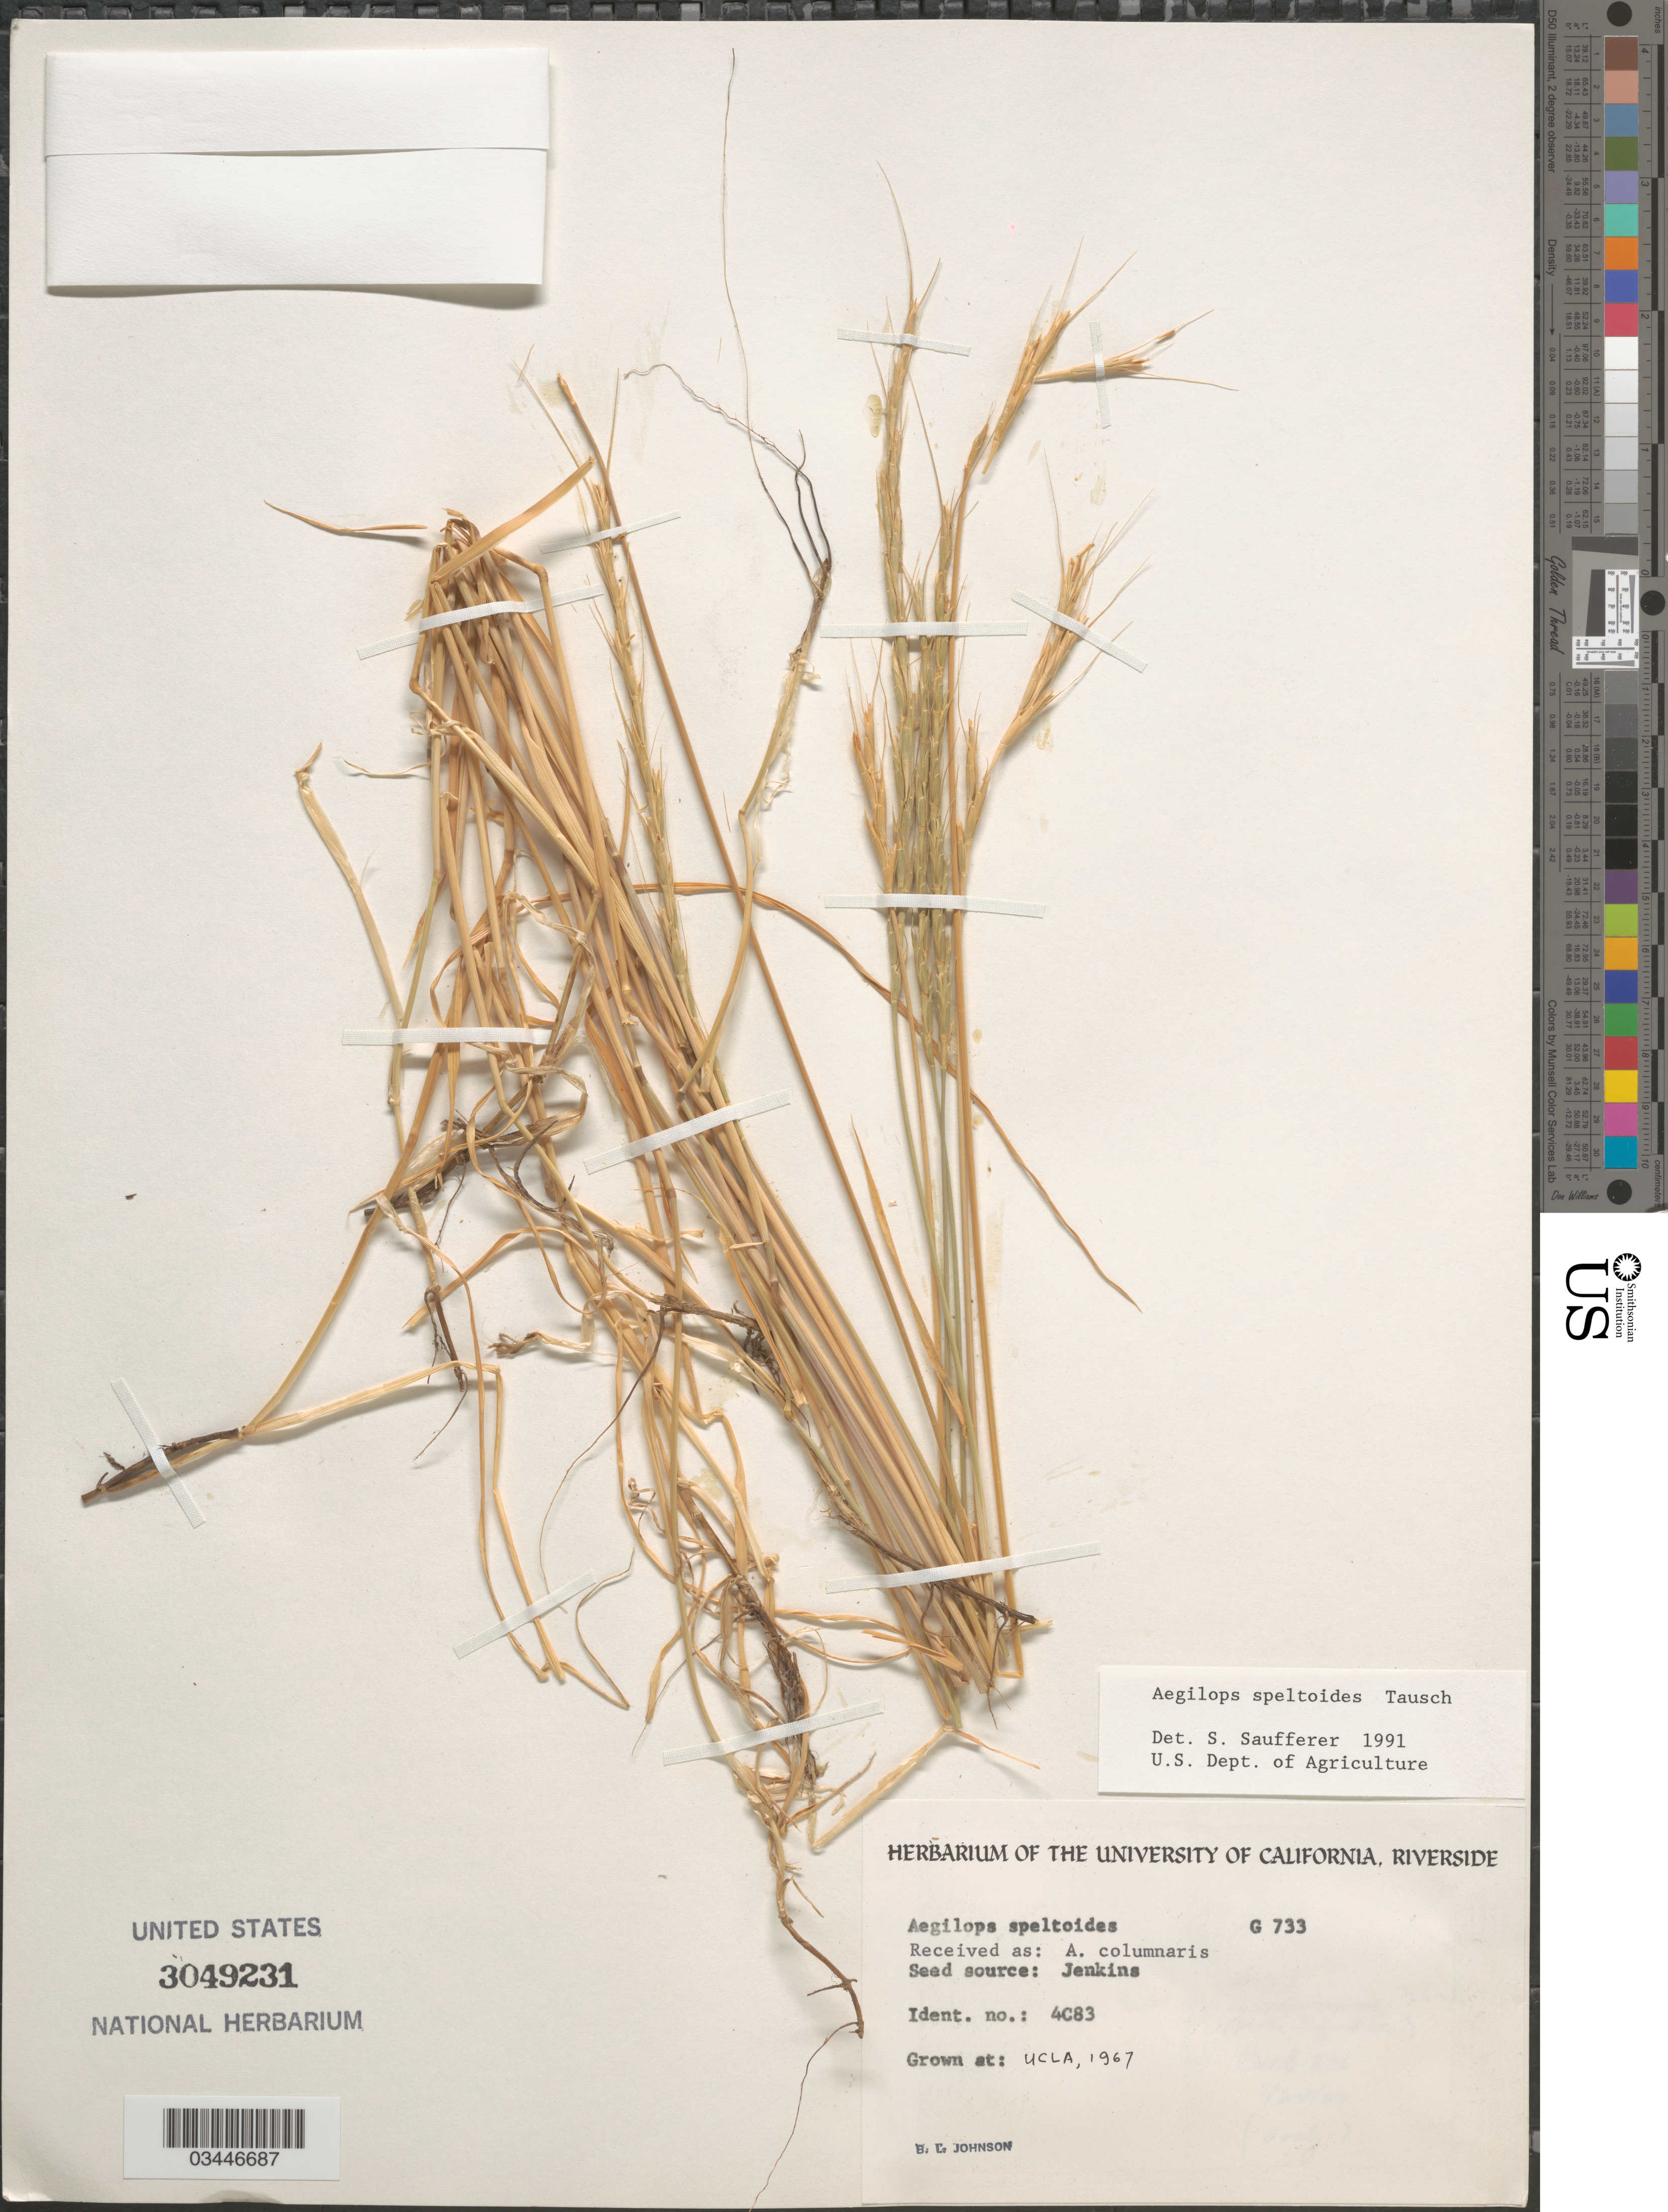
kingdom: Plantae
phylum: Tracheophyta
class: Liliopsida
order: Poales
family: Poaceae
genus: Aegilops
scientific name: Aegilops speltoides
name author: Tausch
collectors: B. Johnson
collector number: G733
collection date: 1967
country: United States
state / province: California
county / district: Los Angeles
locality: UCLA.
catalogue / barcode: US 3049231